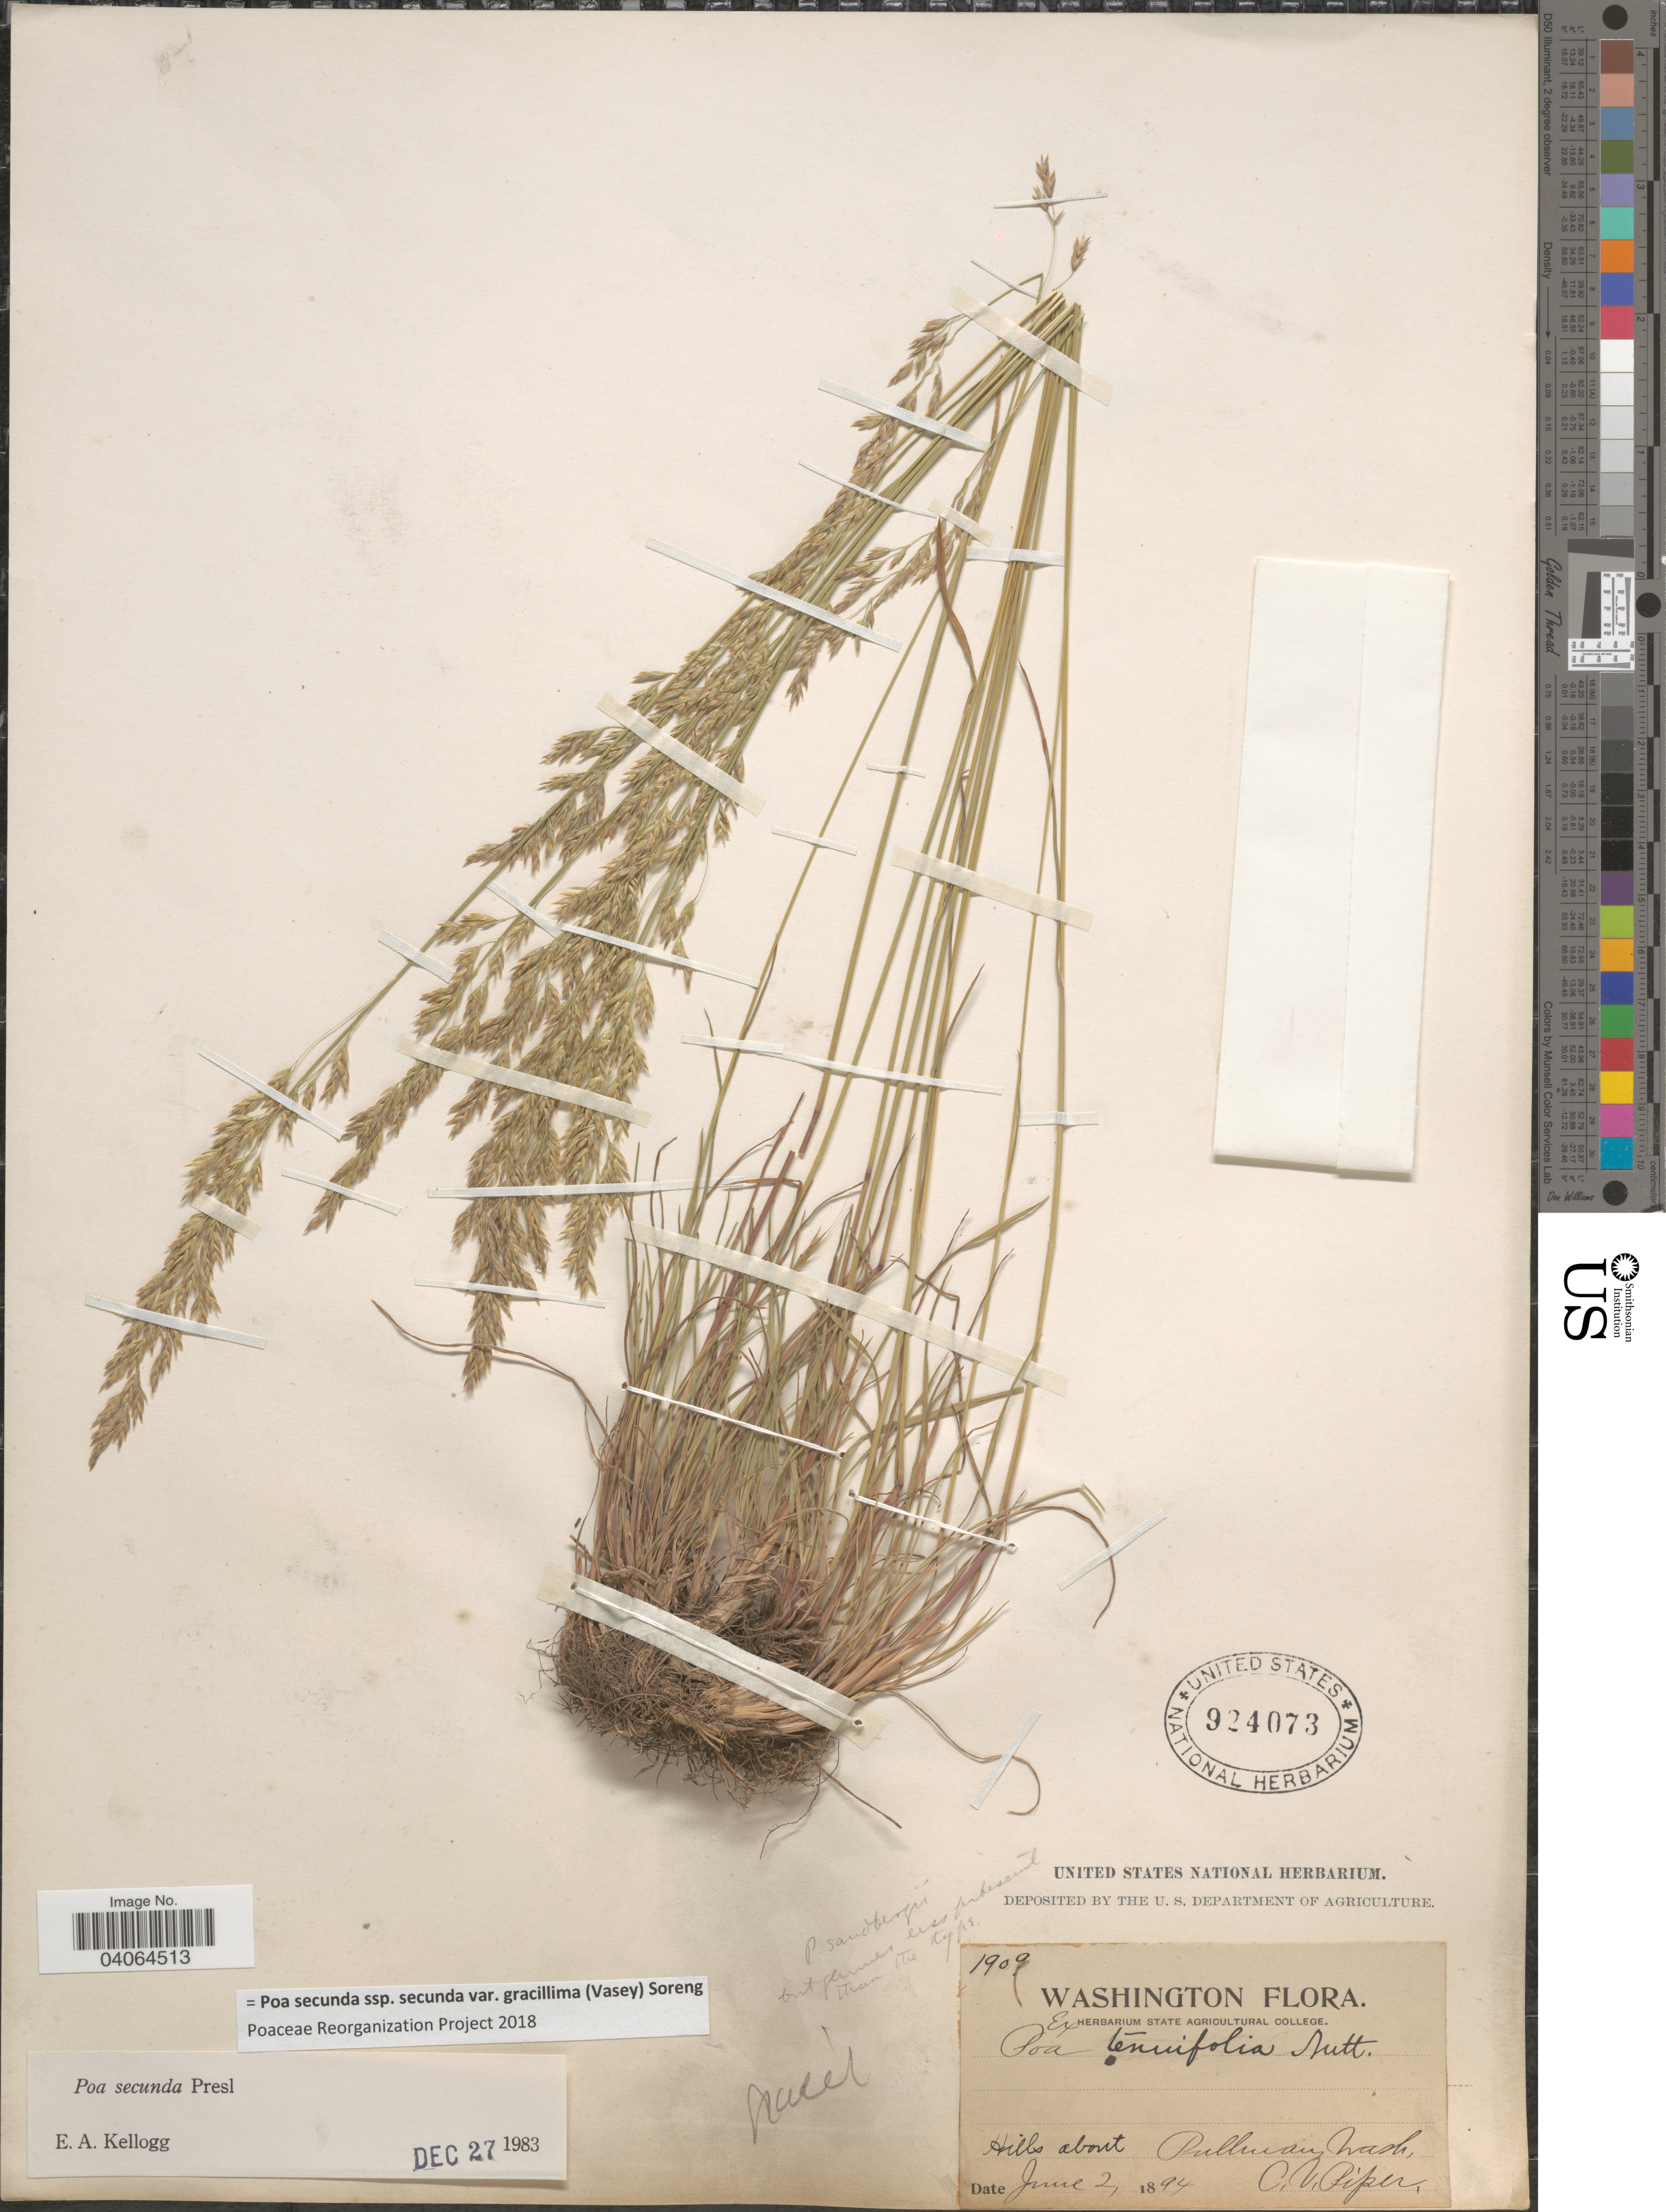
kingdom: Plantae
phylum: Tracheophyta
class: Liliopsida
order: Poales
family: Poaceae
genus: Poa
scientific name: Poa secunda subsp. secunda var. gracillima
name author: (Vasey) Soreng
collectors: C. V. Piper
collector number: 1909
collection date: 1894-06-02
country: United States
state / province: Washington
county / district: Whitman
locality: Hills about Pullman.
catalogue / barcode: US 924073